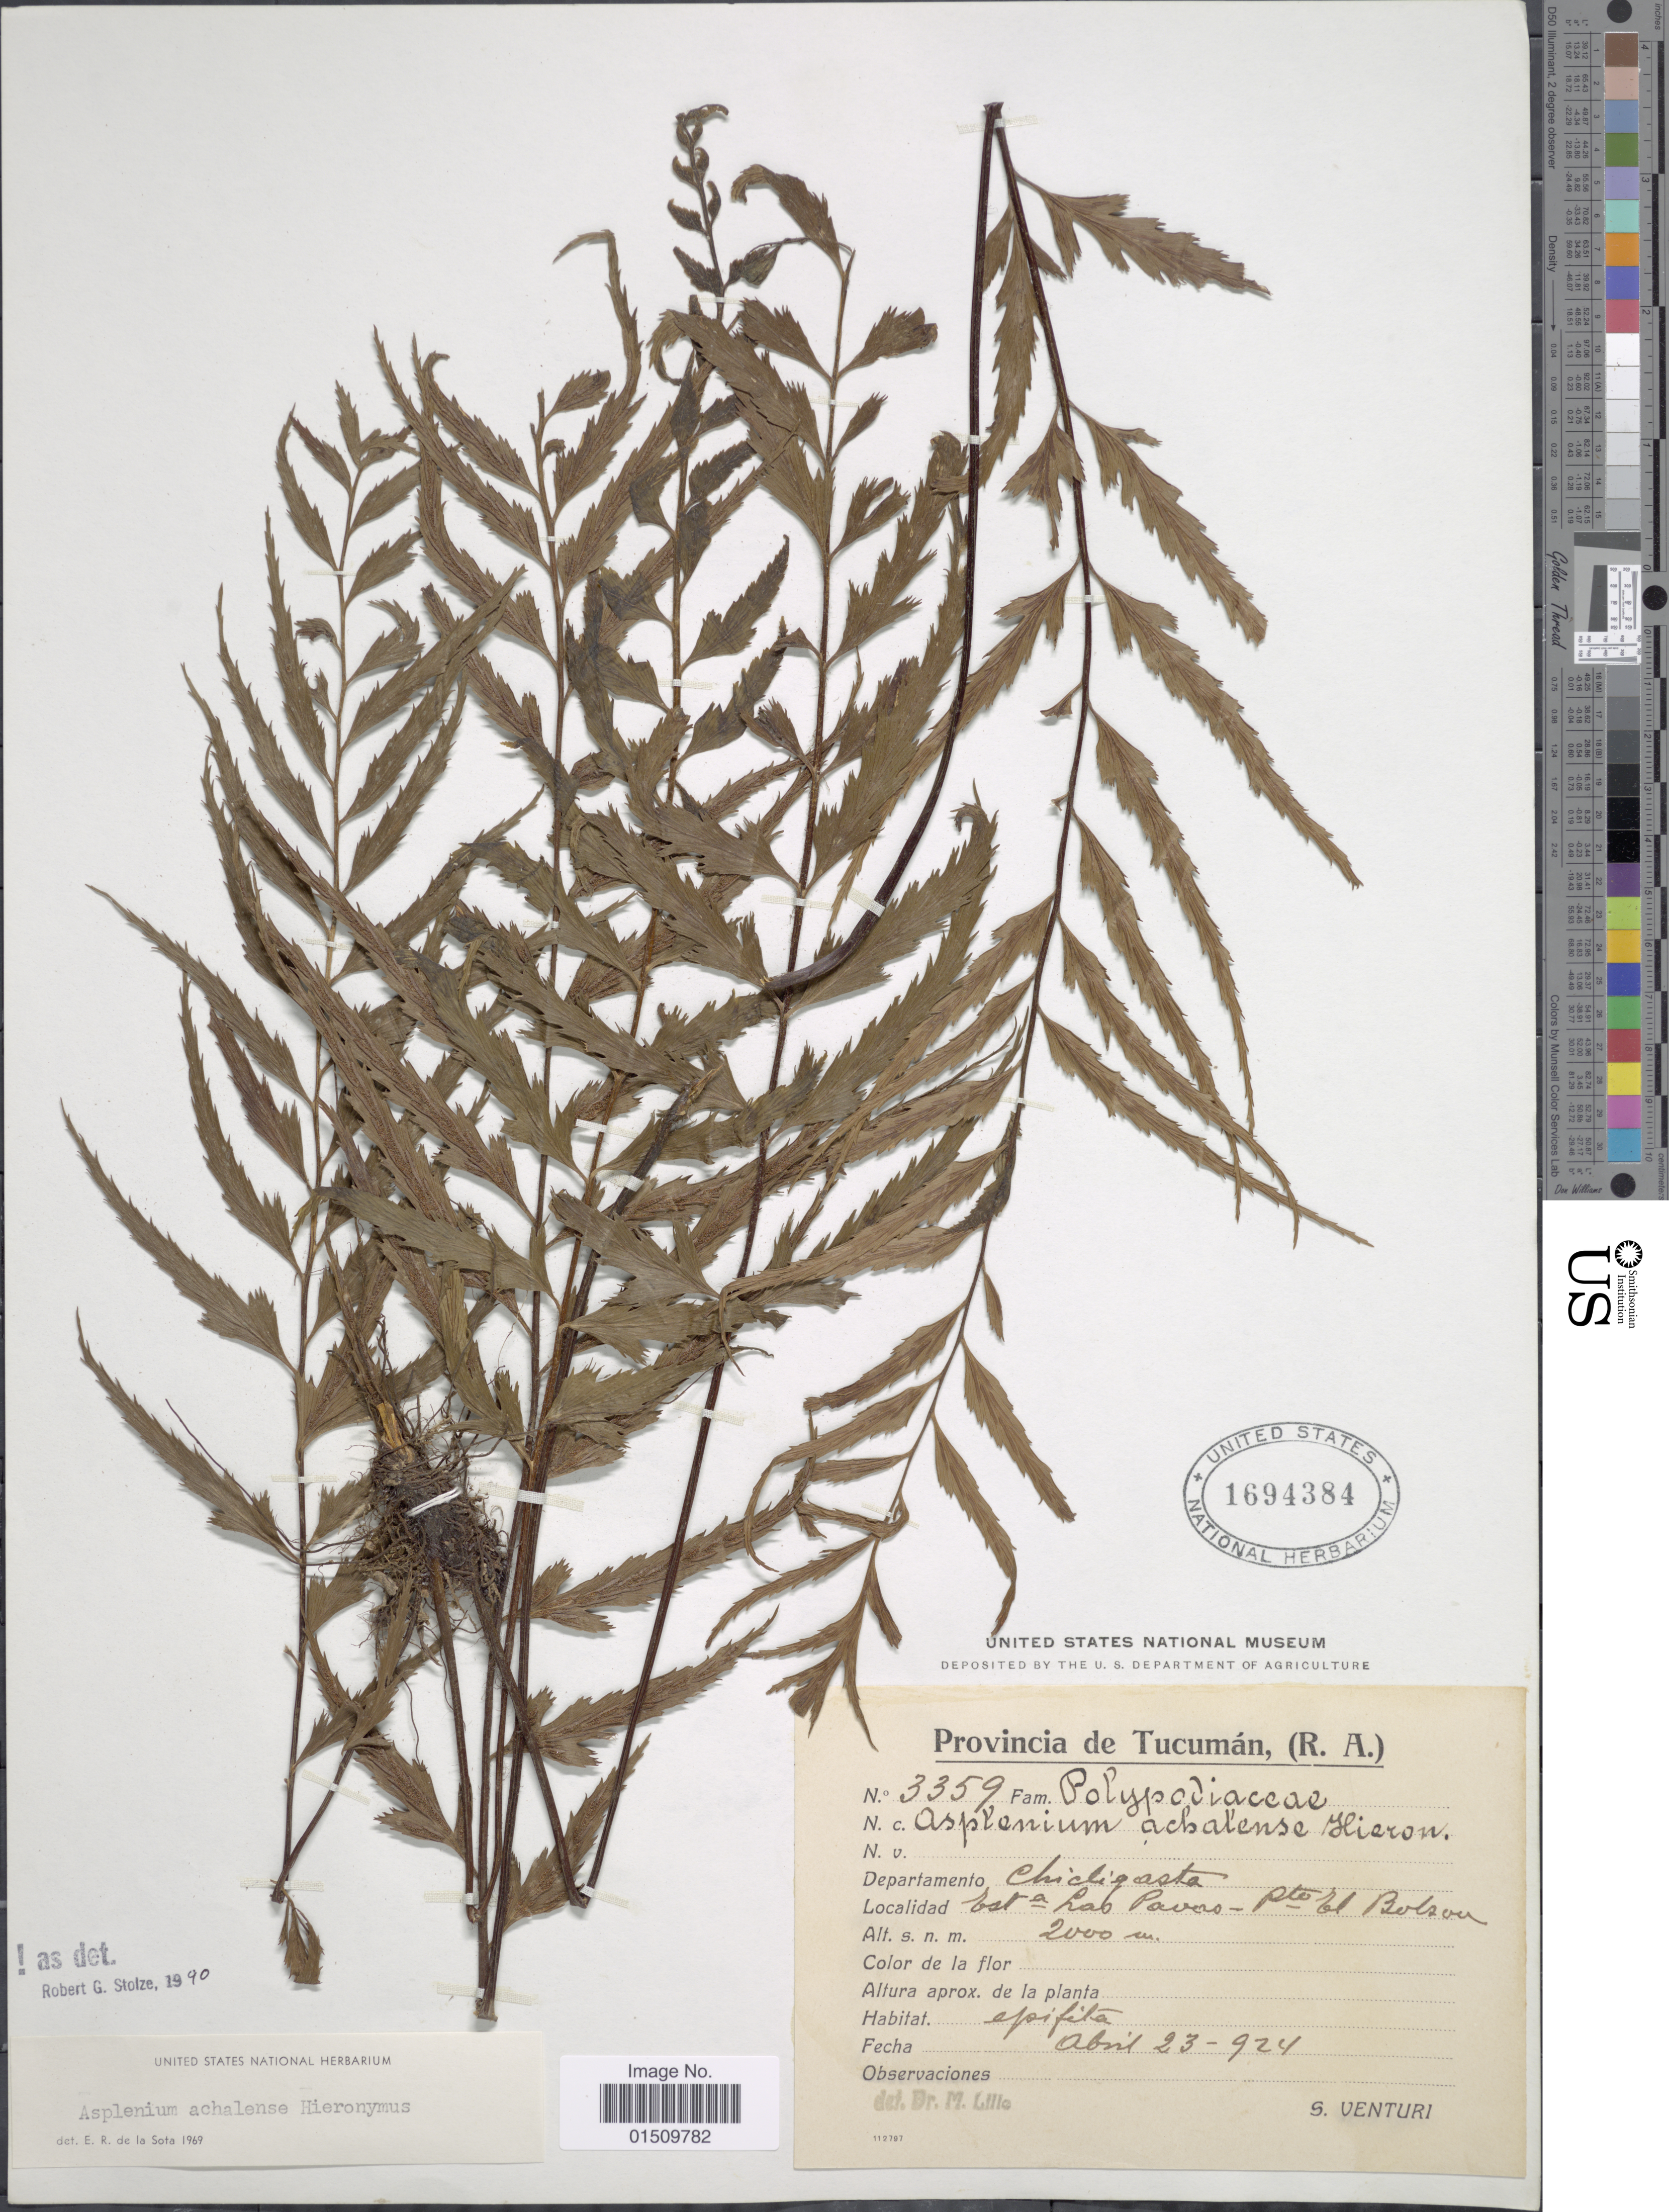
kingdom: Plantae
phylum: Tracheophyta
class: Polypodiopsida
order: Polypodiales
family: Aspleniaceae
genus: Asplenium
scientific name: Asplenium achalense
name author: Hieron.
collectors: S. Venturi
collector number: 3359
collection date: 1924-04-23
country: Argentina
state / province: Tucuman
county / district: Chicligasta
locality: Est-a Las Pavas - Pto El Bolsón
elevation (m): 2000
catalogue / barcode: US 1694384